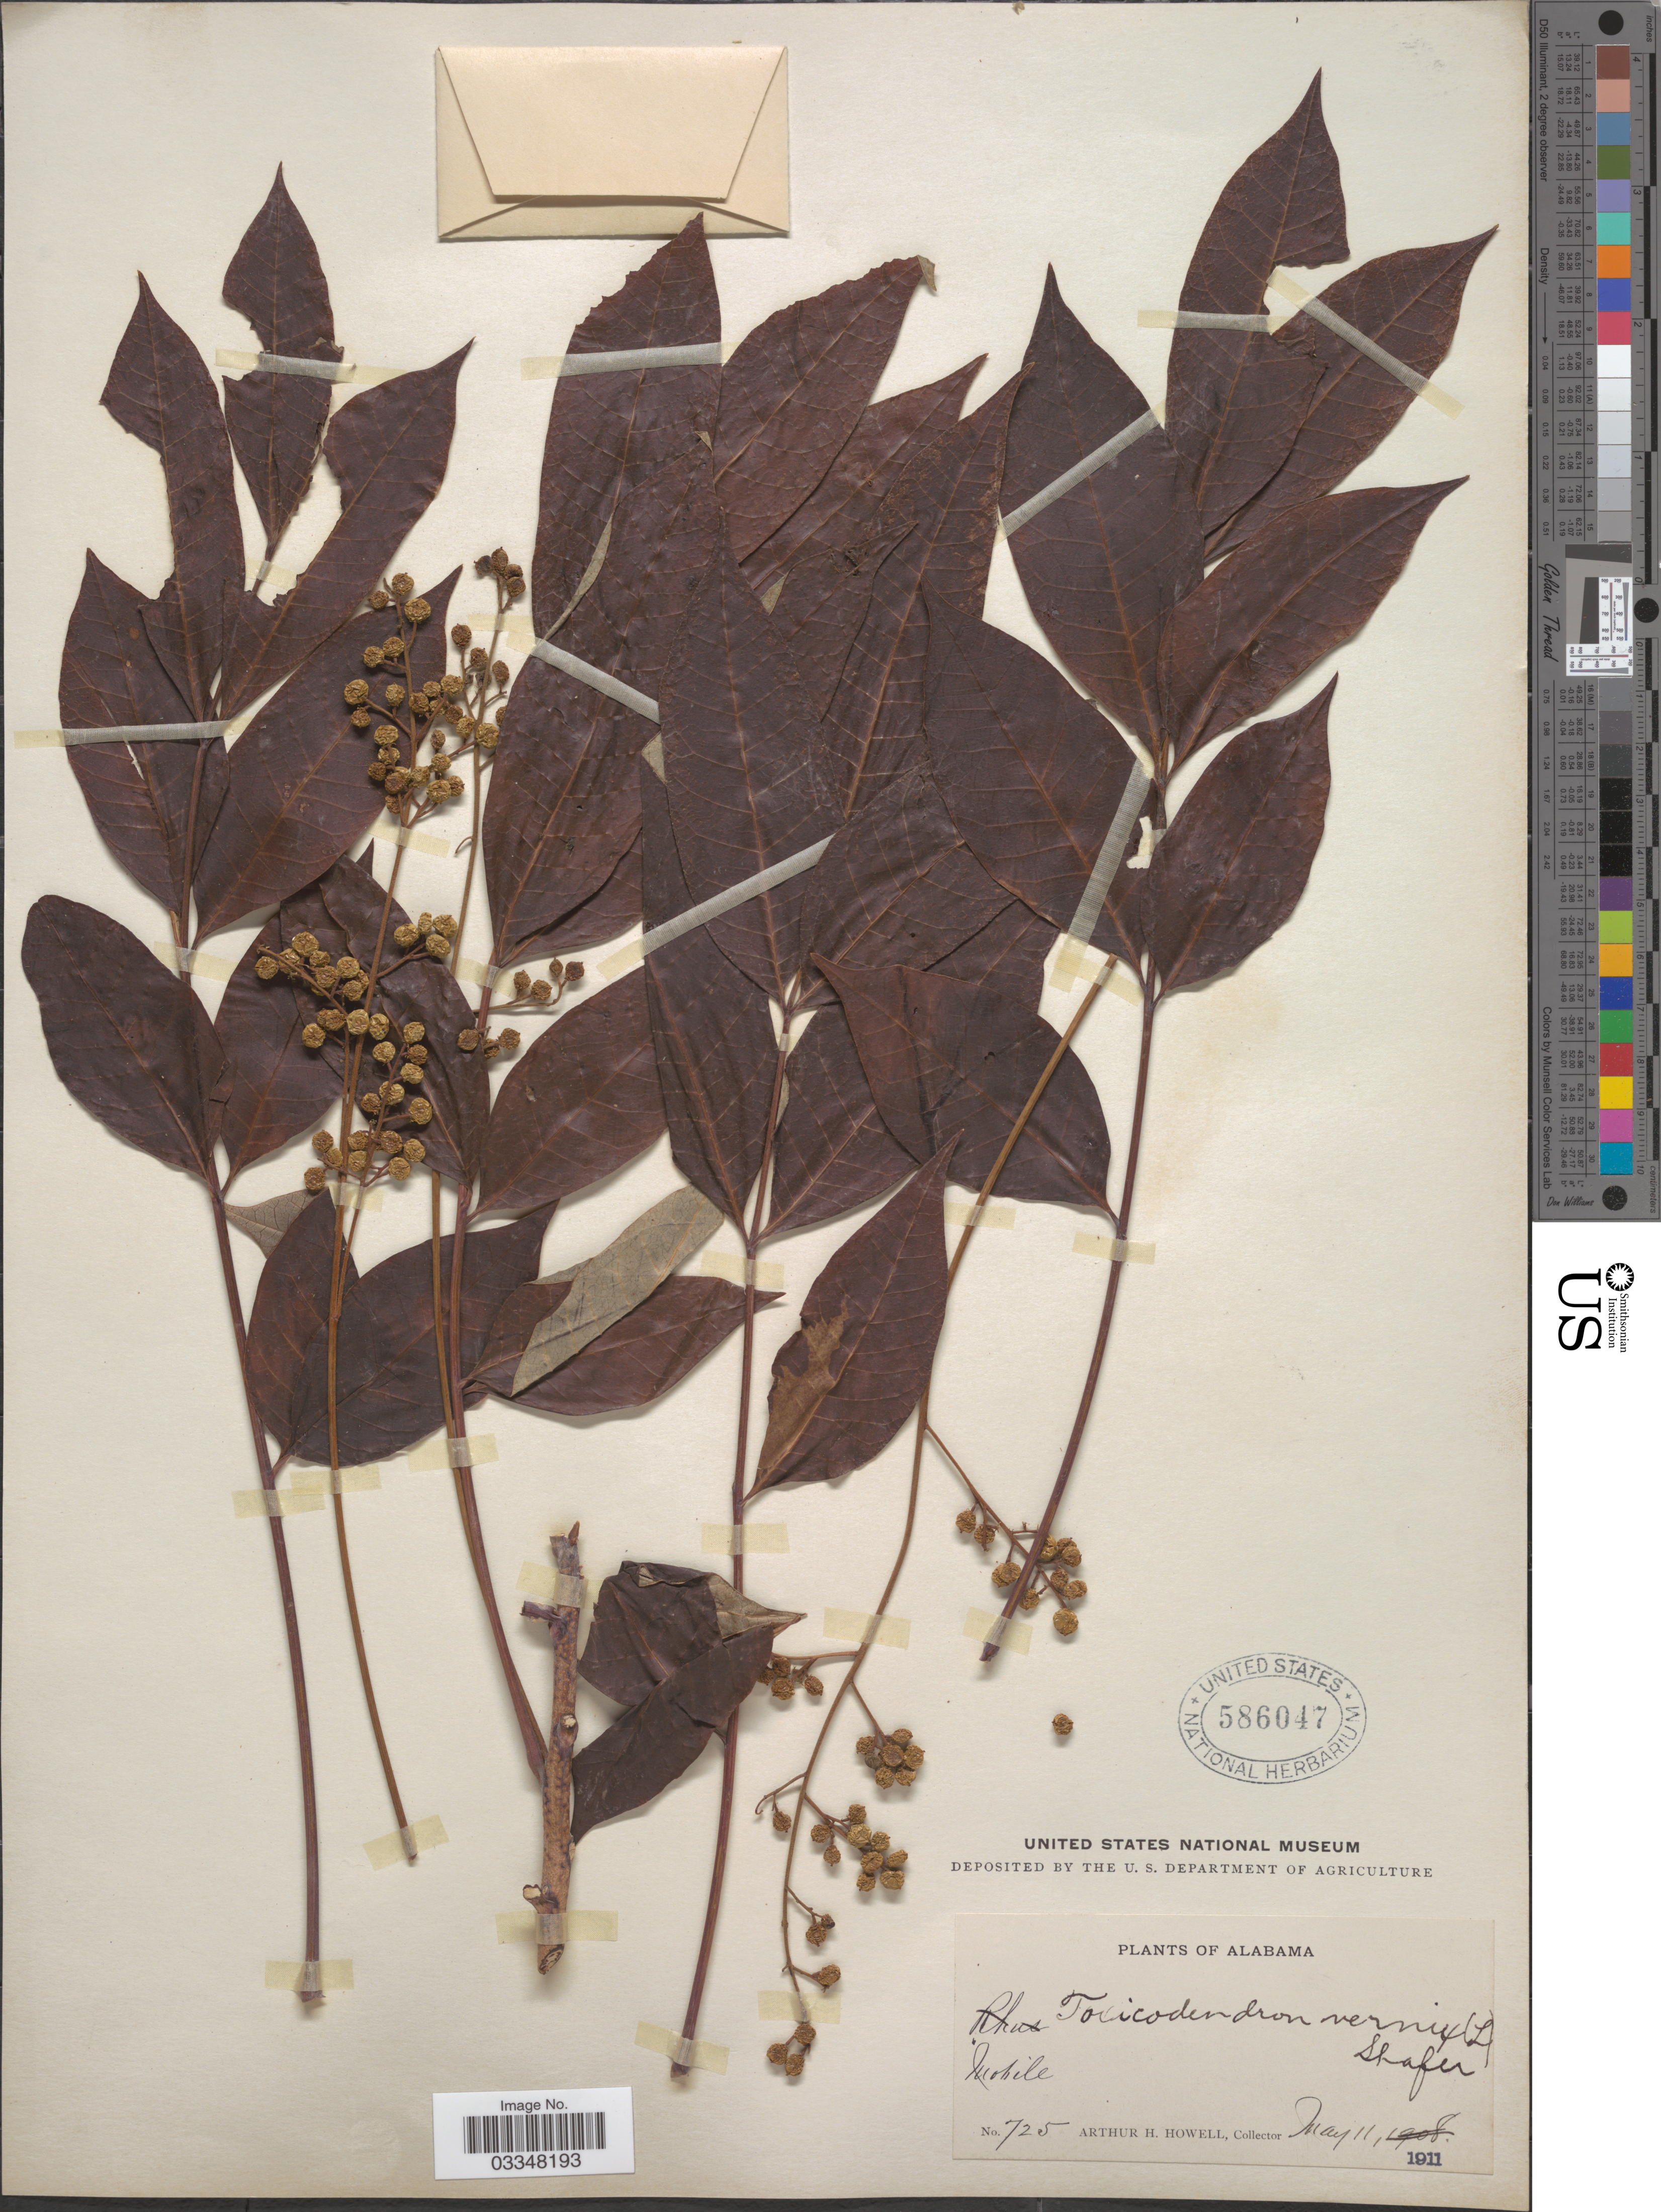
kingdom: Plantae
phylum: Tracheophyta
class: Magnoliopsida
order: Sapindales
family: Anacardiaceae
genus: Toxicodendron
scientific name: Toxicodendron vernix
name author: (L.) Kuntze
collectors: A. Howell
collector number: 725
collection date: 1911-05-11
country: United States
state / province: Alabama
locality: Mobile.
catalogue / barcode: US 586047